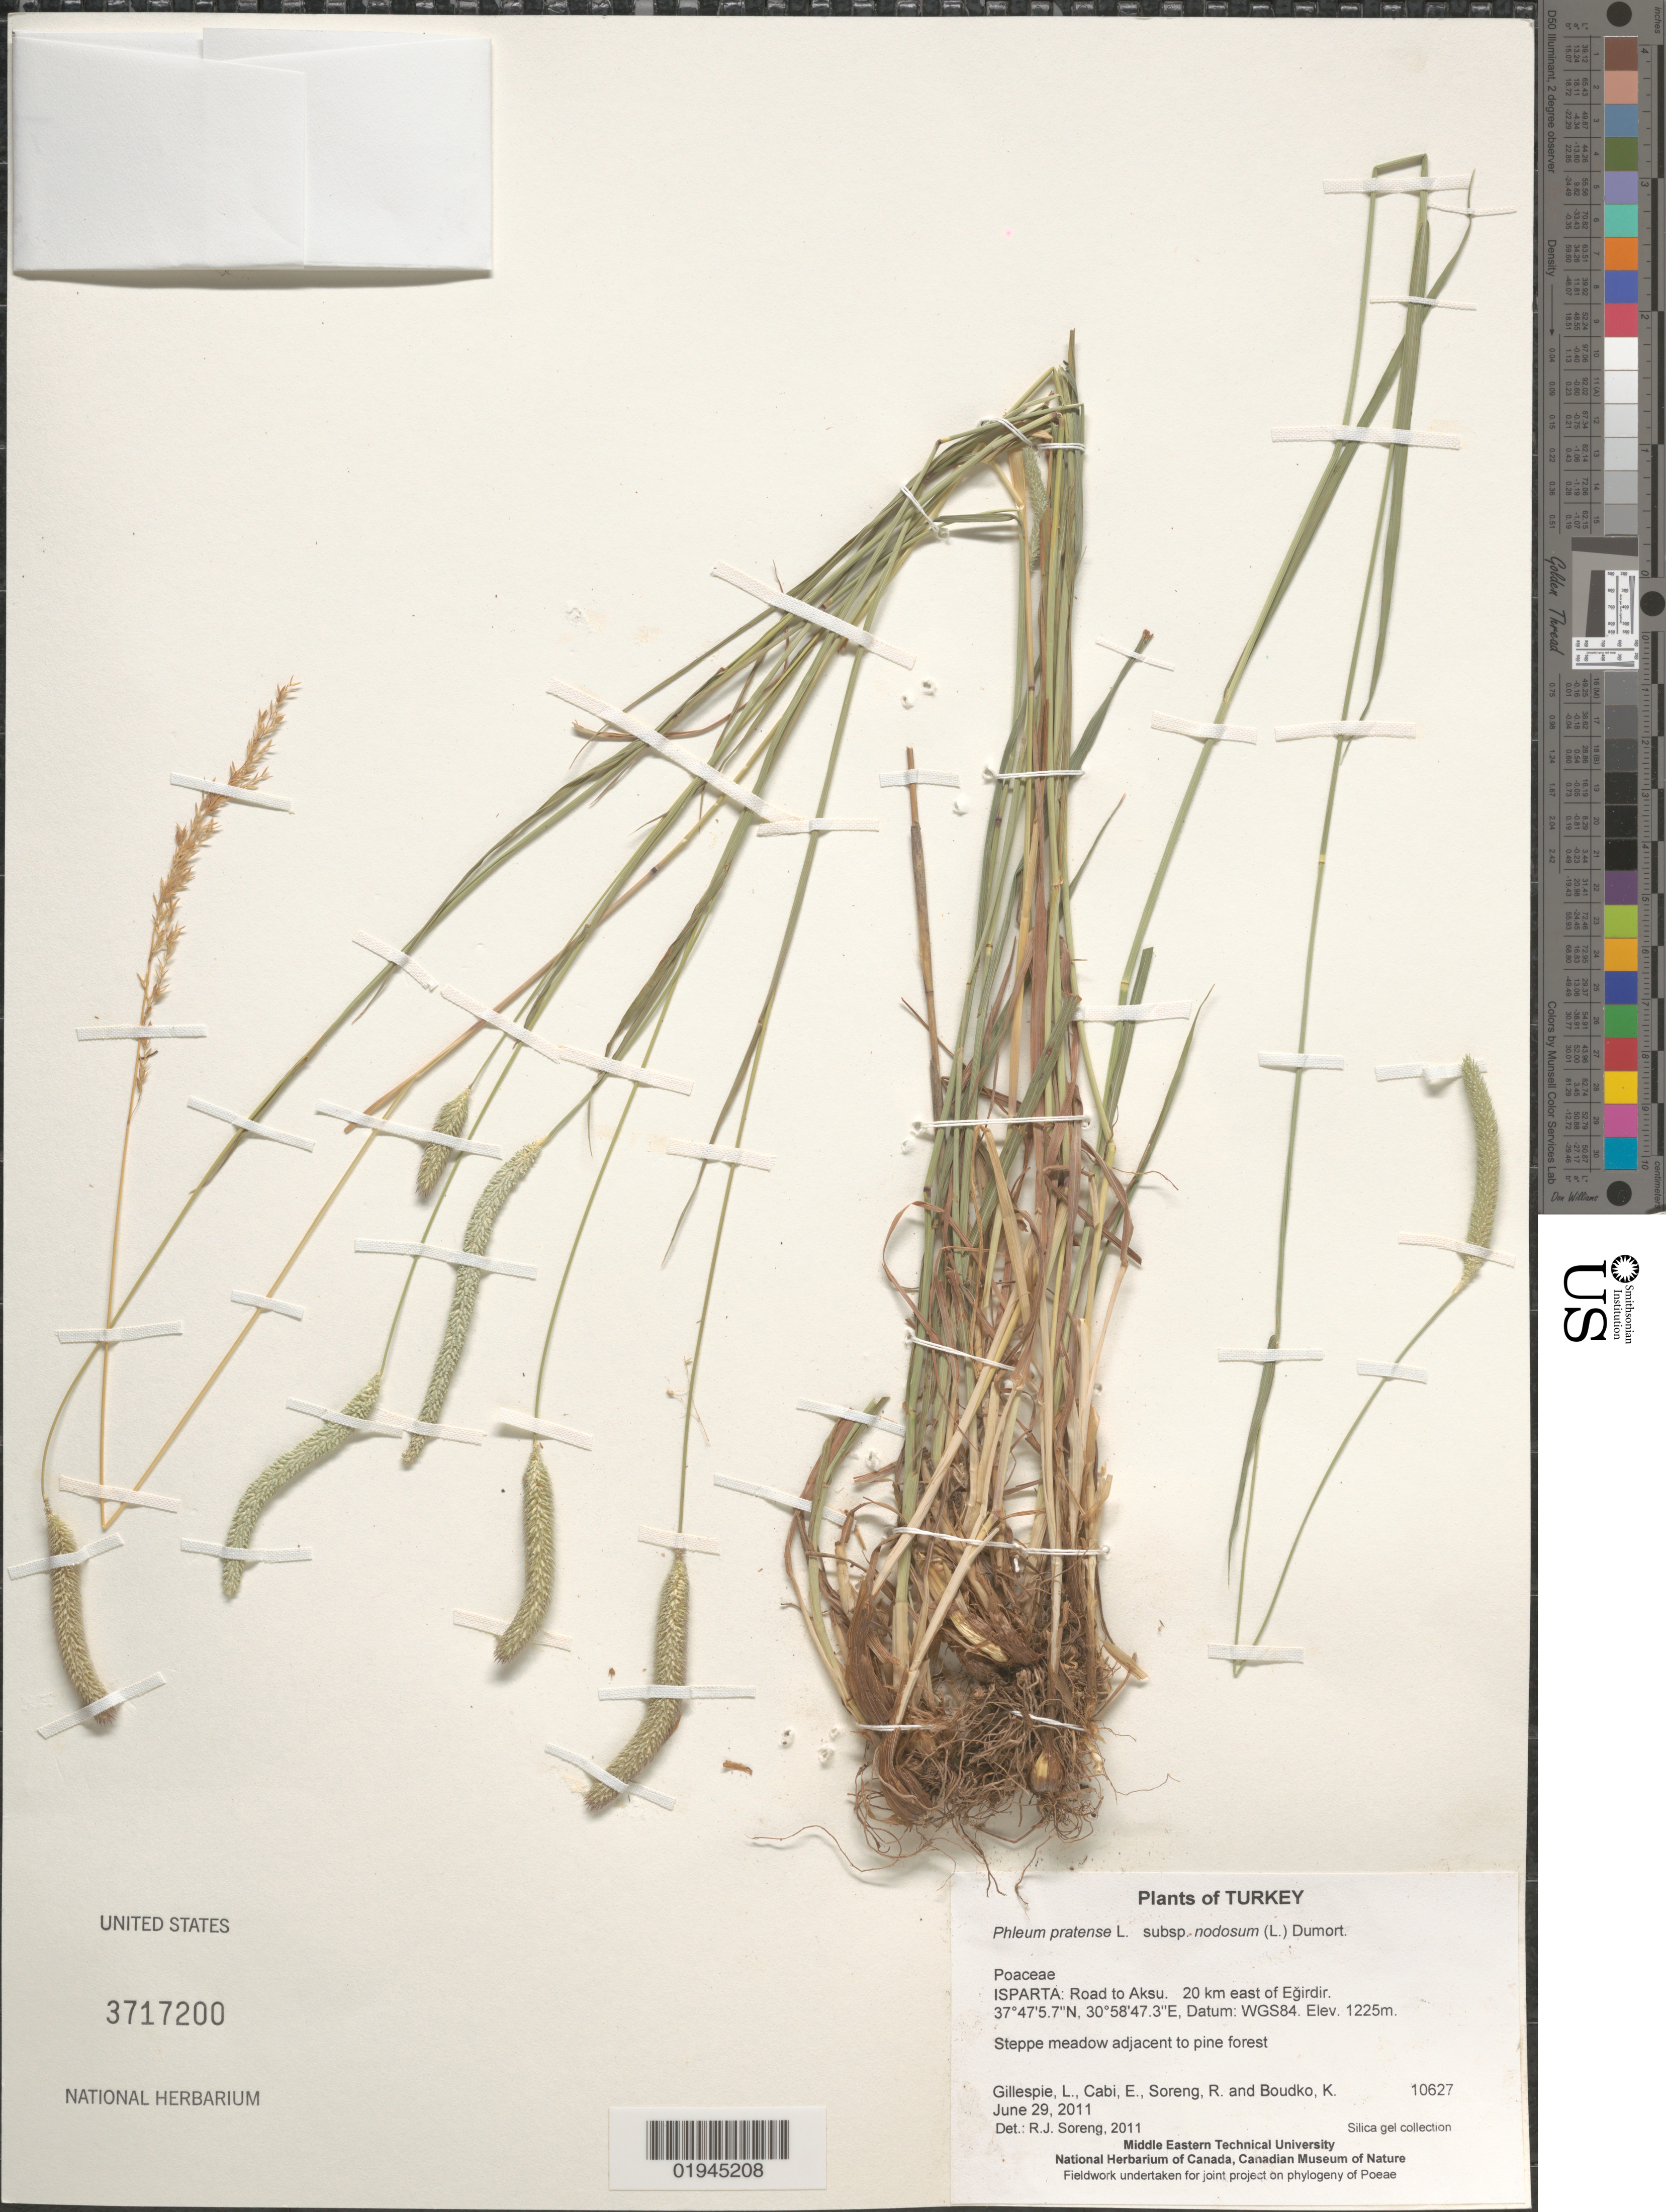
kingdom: Plantae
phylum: Tracheophyta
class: Liliopsida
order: Poales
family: Poaceae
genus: Phleum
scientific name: Phleum pratense subsp. nodosum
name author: (L.) Dumort.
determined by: Soreng, Robert J., Research Associate (BOT), Smithsonian Institution - National Museum of Natural History (UNITED STATES)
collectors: L. J. Gillespie, E. Cabi, R. J. Soreng & K. Boudko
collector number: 10627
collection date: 2011-06-29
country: Turkey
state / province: Isparta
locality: Road to Aksu. 20 km east of Egirdir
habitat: Steppe meadow adjacent to pine forest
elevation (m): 1225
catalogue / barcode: US 3717200